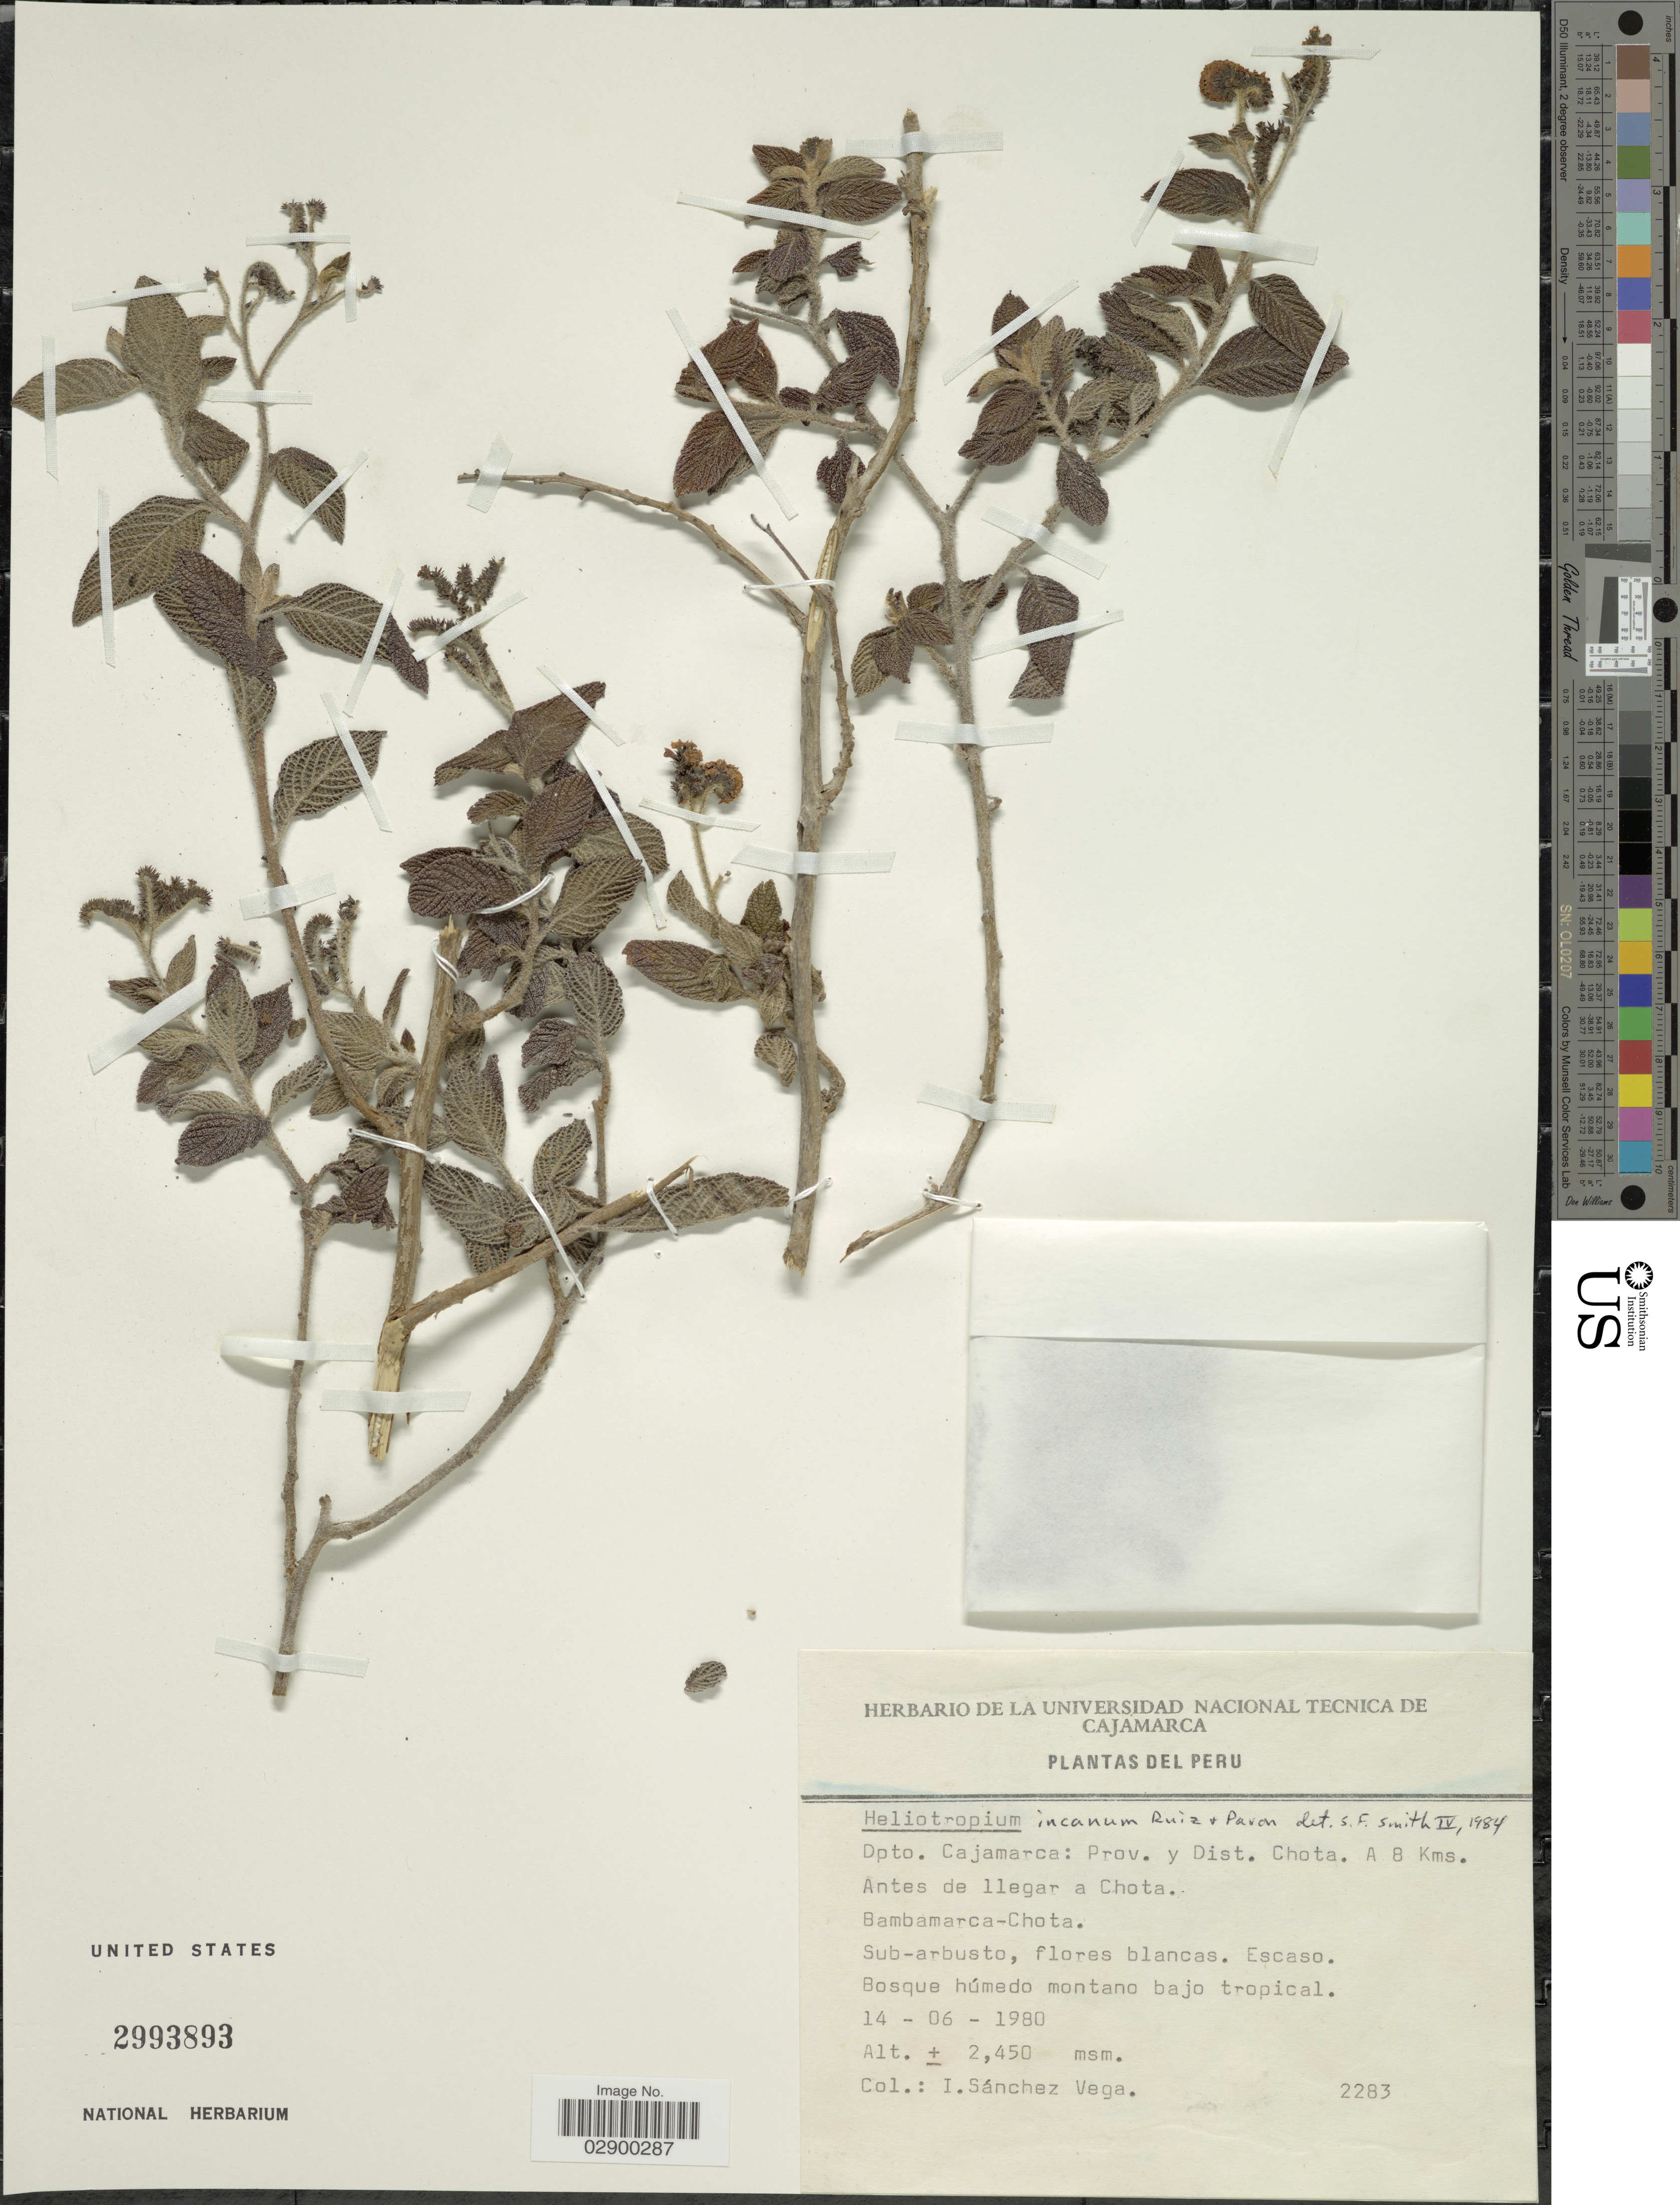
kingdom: Plantae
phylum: Tracheophyta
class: Magnoliopsida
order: Boraginales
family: Heliotropiaceae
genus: Heliotropium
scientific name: Heliotropium incanum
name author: Ruiz & Pav.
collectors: I. Sánchez Vega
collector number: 2283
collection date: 1980-06-14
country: Peru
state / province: Cajamarca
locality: Dpto. Cajamarca: Prov. y Dist. Chota, A 8 Kms. Antes de llegar a Chota, Bambamarca-Chota.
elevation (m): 2450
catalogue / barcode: US 2993893